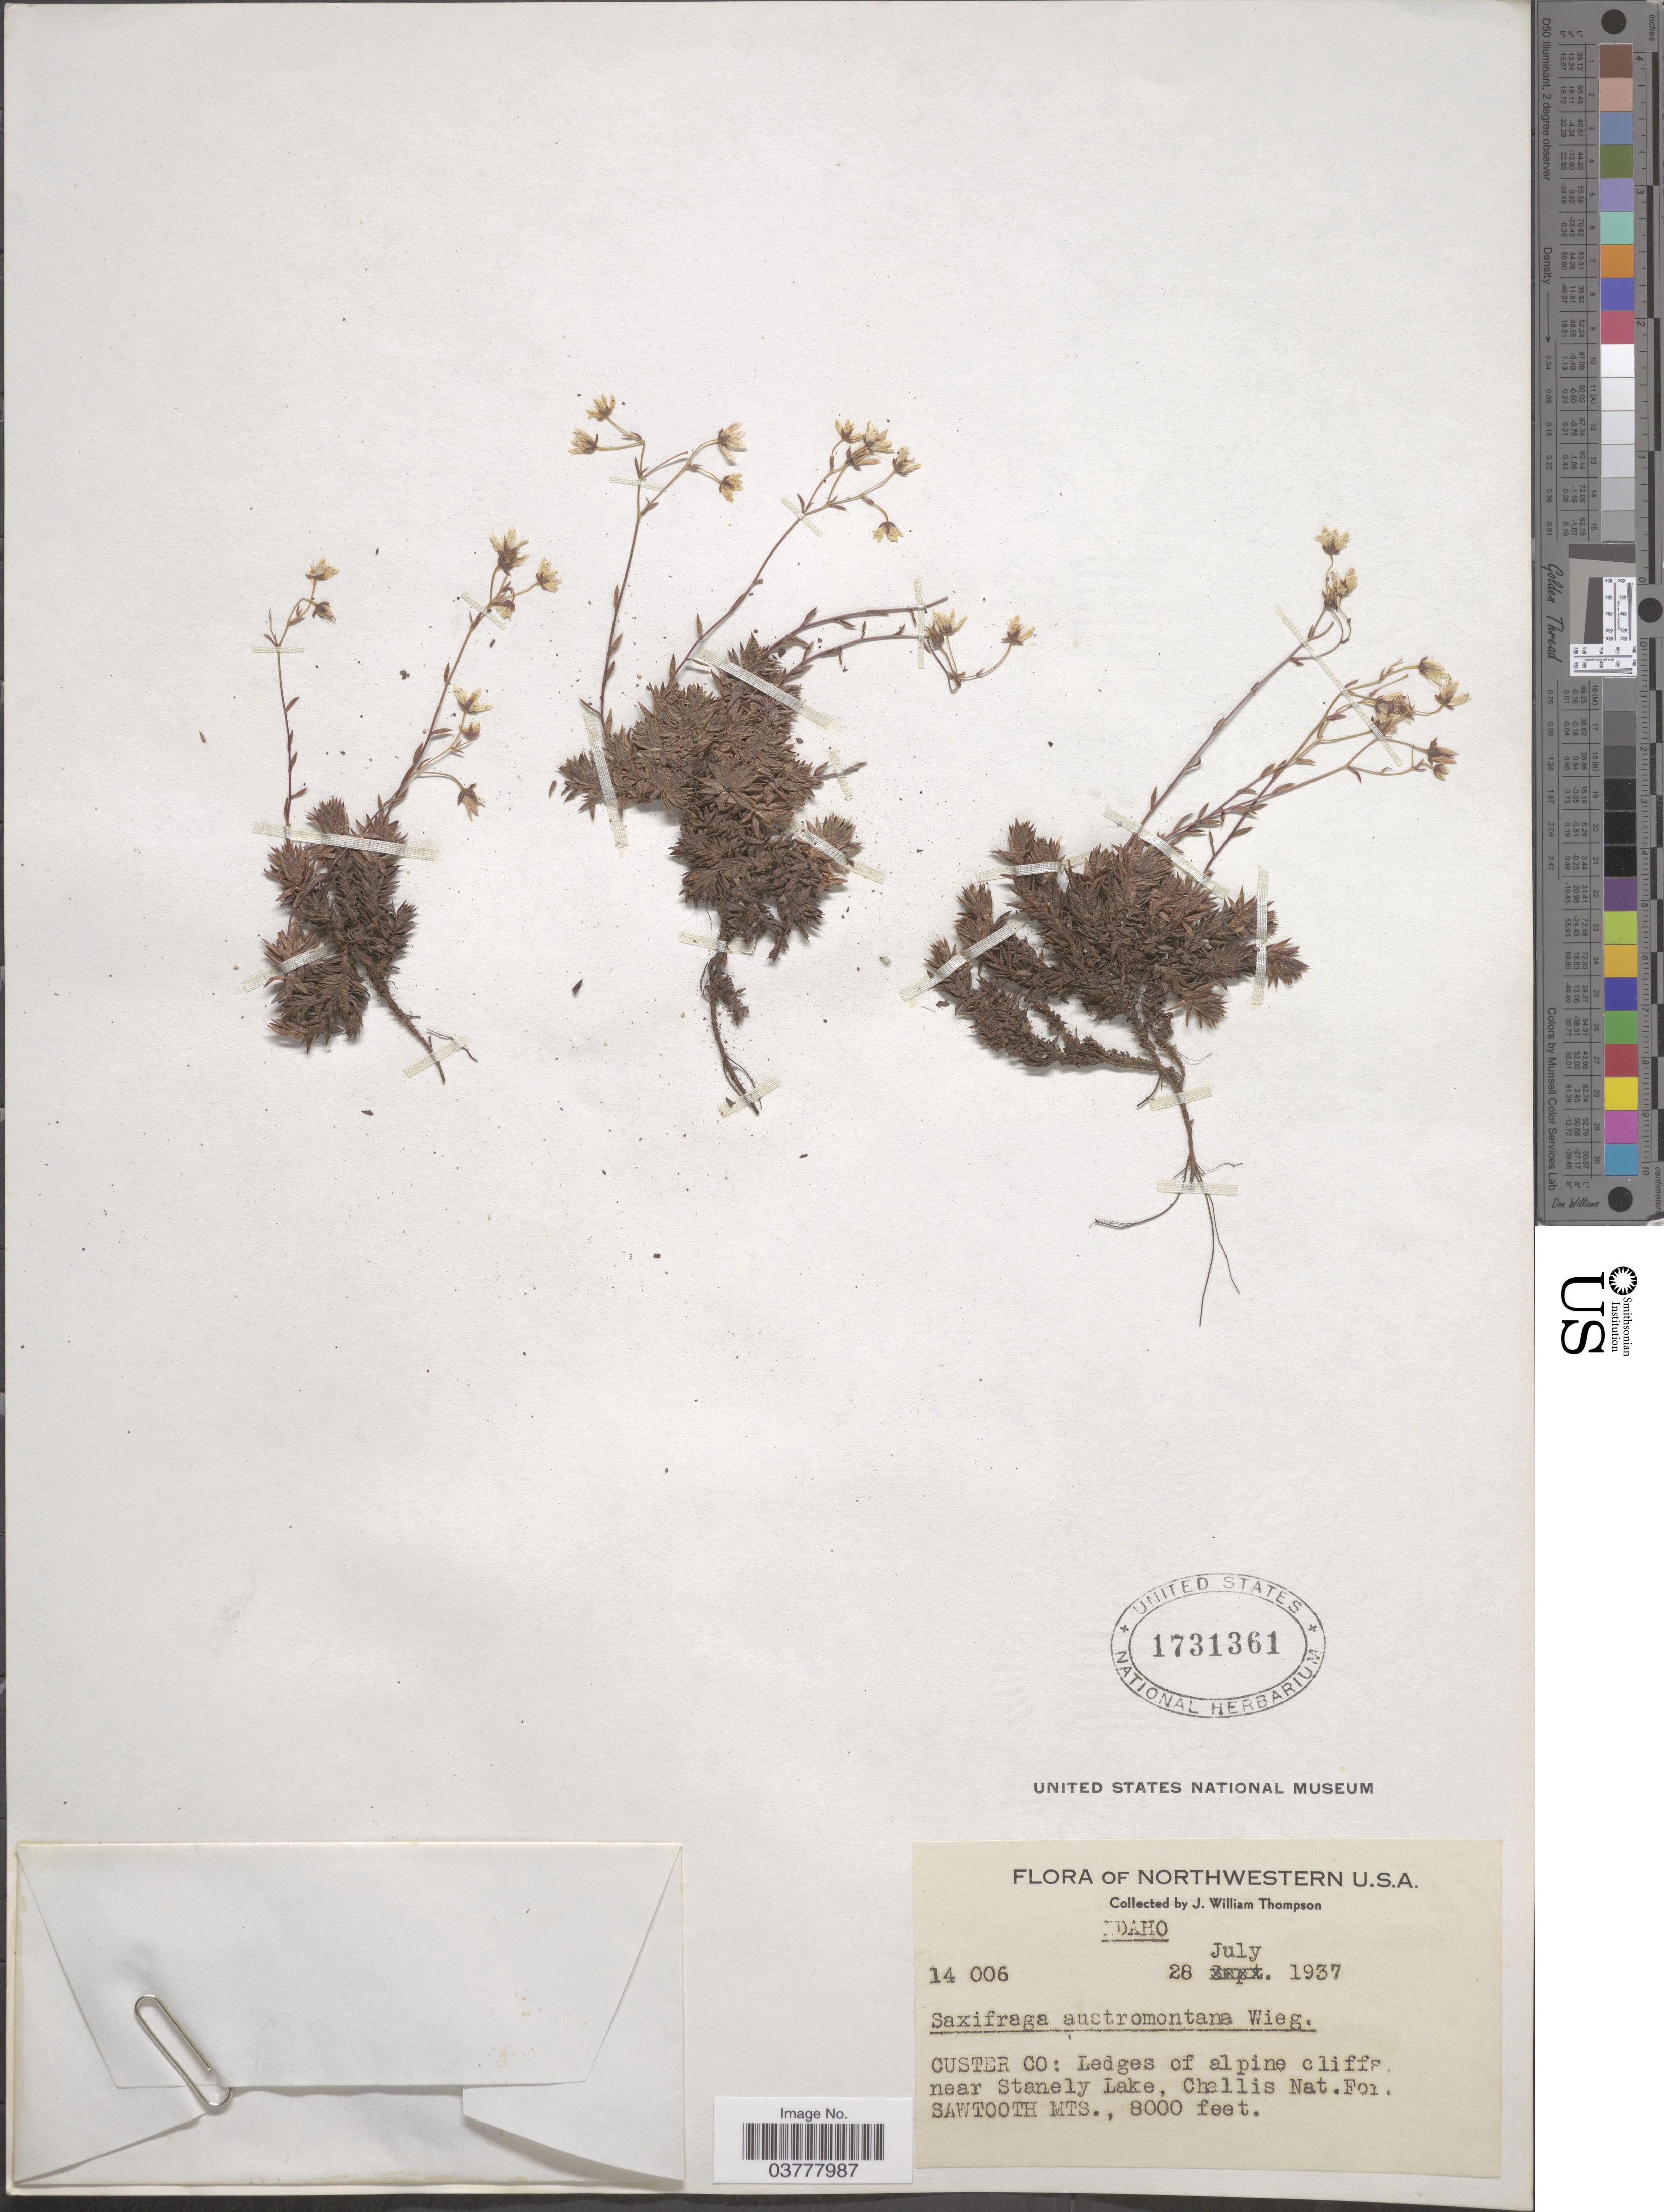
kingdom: Plantae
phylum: Tracheophyta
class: Magnoliopsida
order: Saxifragales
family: Saxifragaceae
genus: Saxifraga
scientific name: Saxifraga bronchialis subsp. austromontana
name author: (Wiegand) Piper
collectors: J. W. Thompson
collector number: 14006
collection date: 1937-07-28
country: United States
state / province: Idaho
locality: Custer Co: Ledges of alpine cliffs, near Stanely Lake, Challis Nat. For. Sawtooth Mts.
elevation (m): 2438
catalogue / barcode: US 1731361